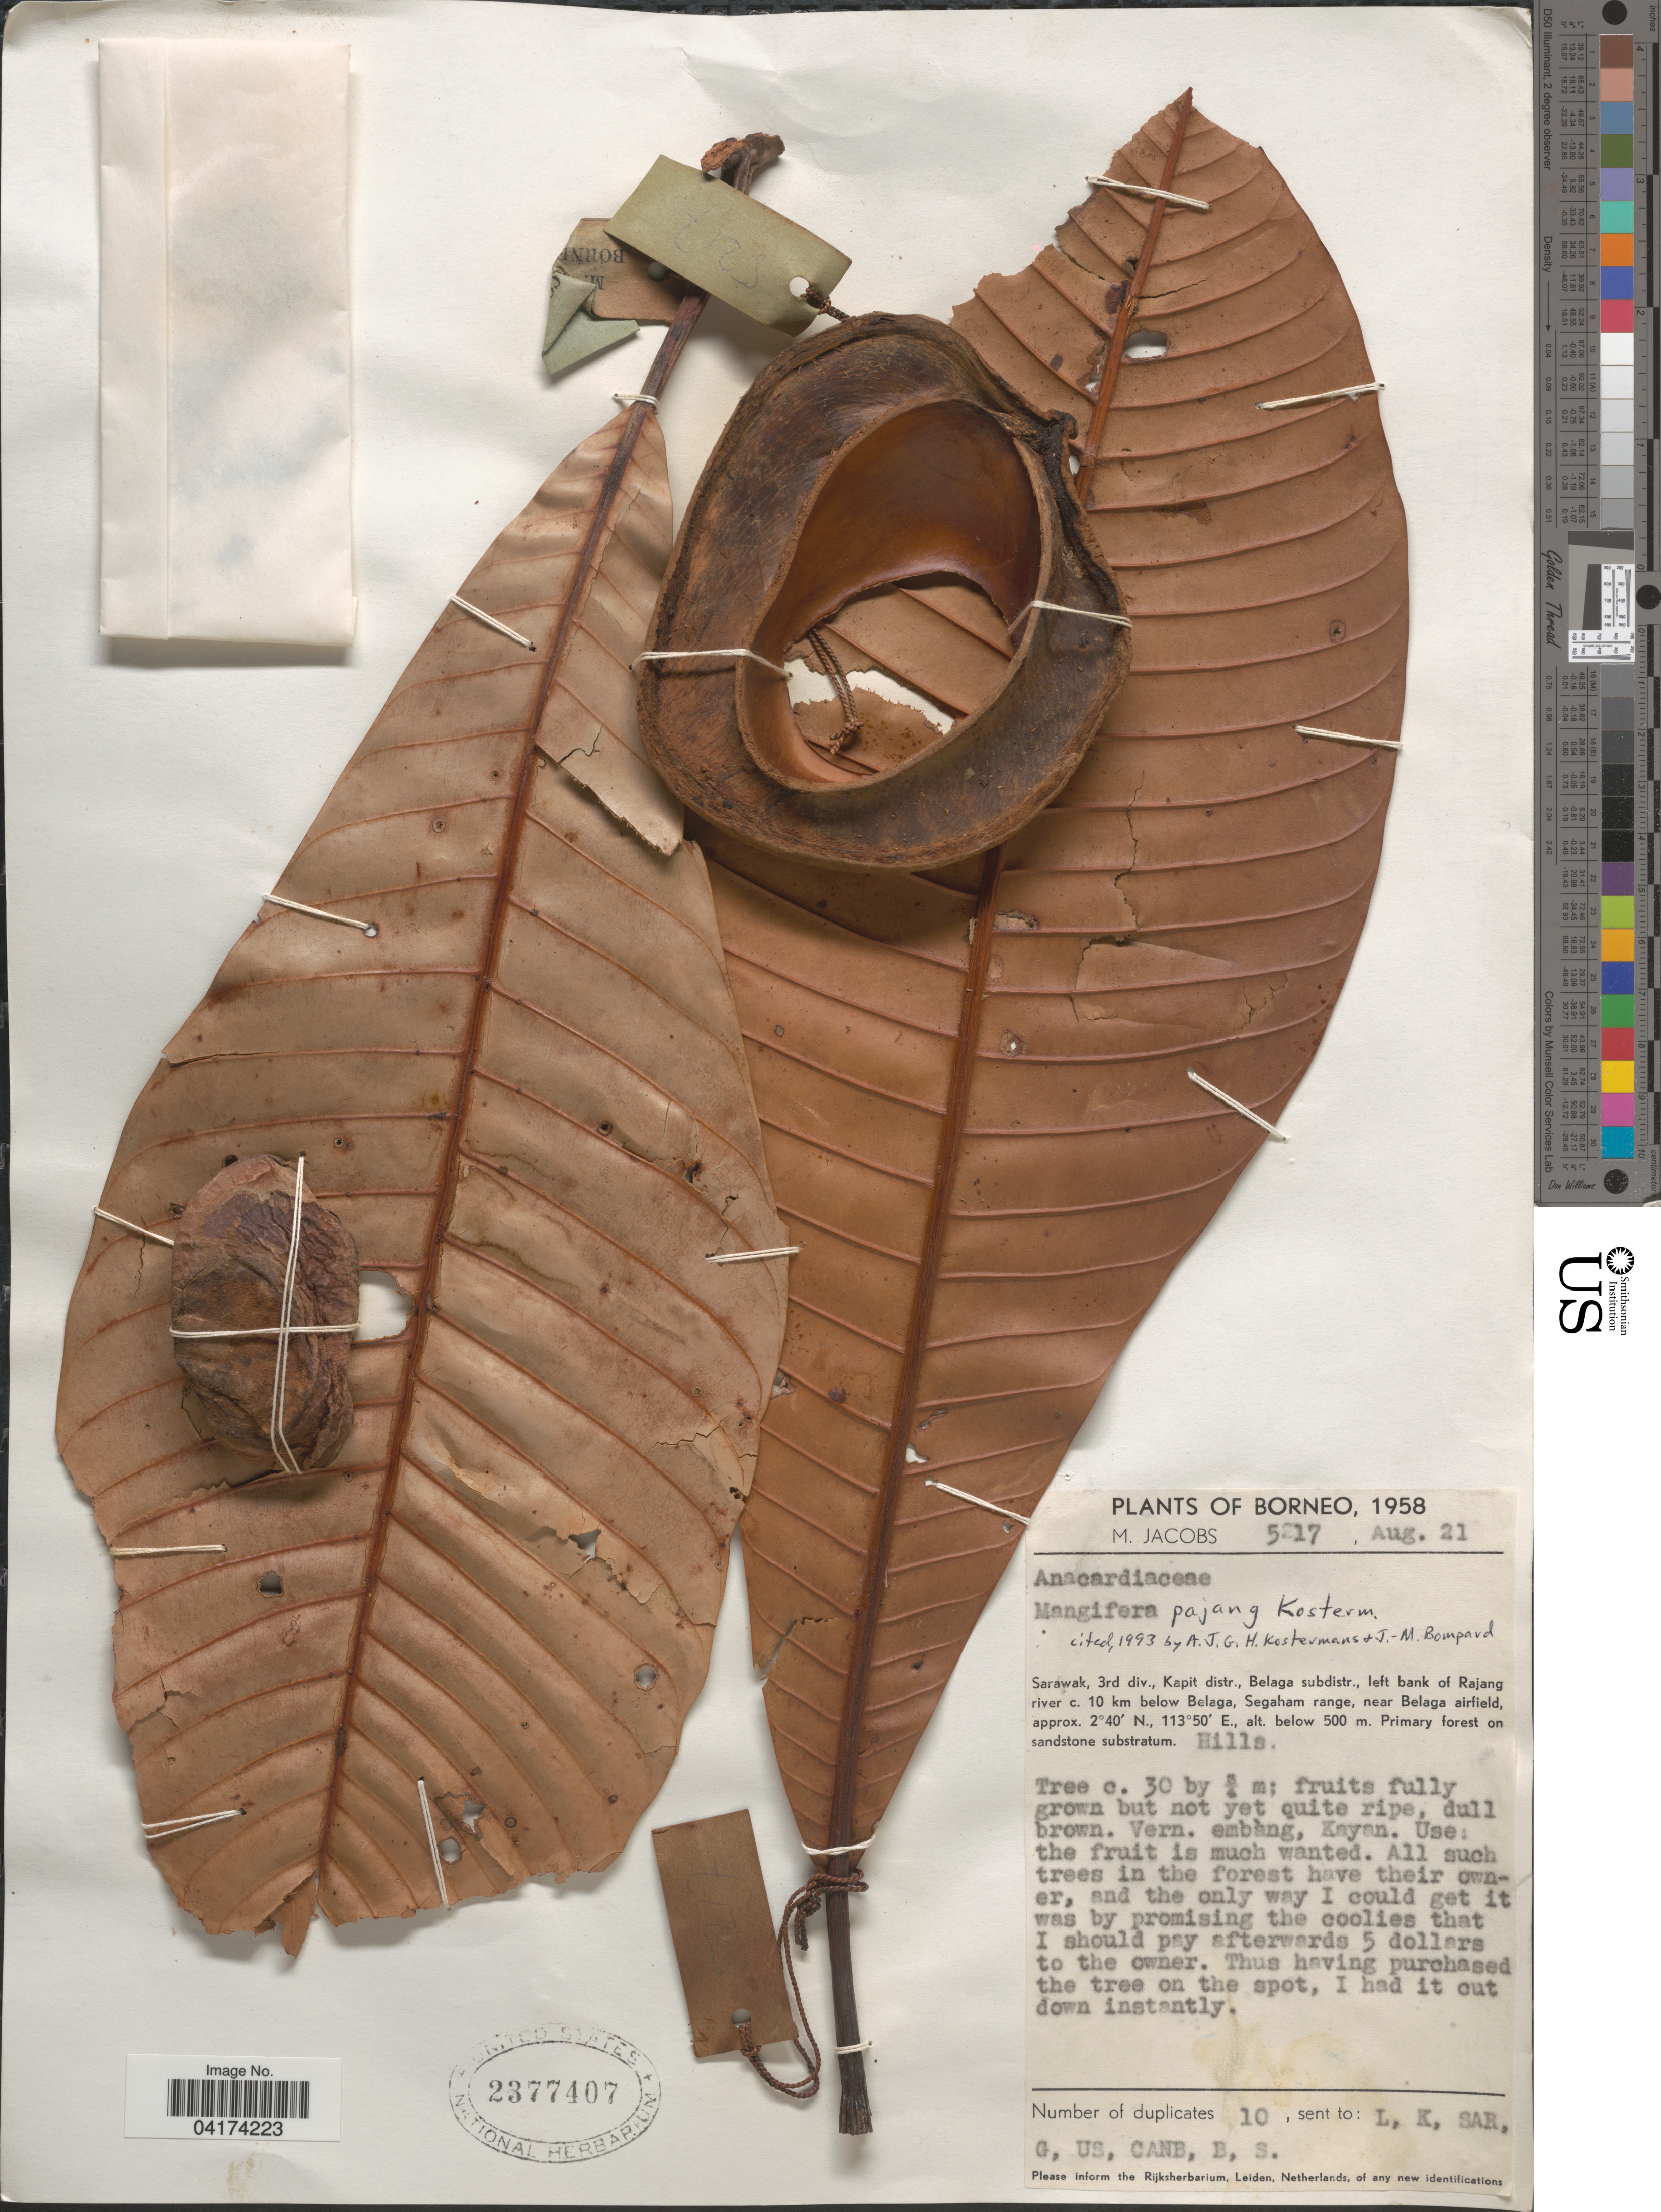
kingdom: Plantae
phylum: Tracheophyta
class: Magnoliopsida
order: Sapindales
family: Anacardiaceae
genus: Mangifera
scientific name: Mangifera pajang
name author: Kosterm.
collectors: M. Jacobs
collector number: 5217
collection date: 1958-08-21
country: Malaysia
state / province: Sarawak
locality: Borneo. 3rd div., Kapit distr., Belaga subdistr., left bank of Rajang river c. 10 km below Belaga, Segaham range, near Belaga airfield.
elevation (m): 500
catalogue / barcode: US 2377407